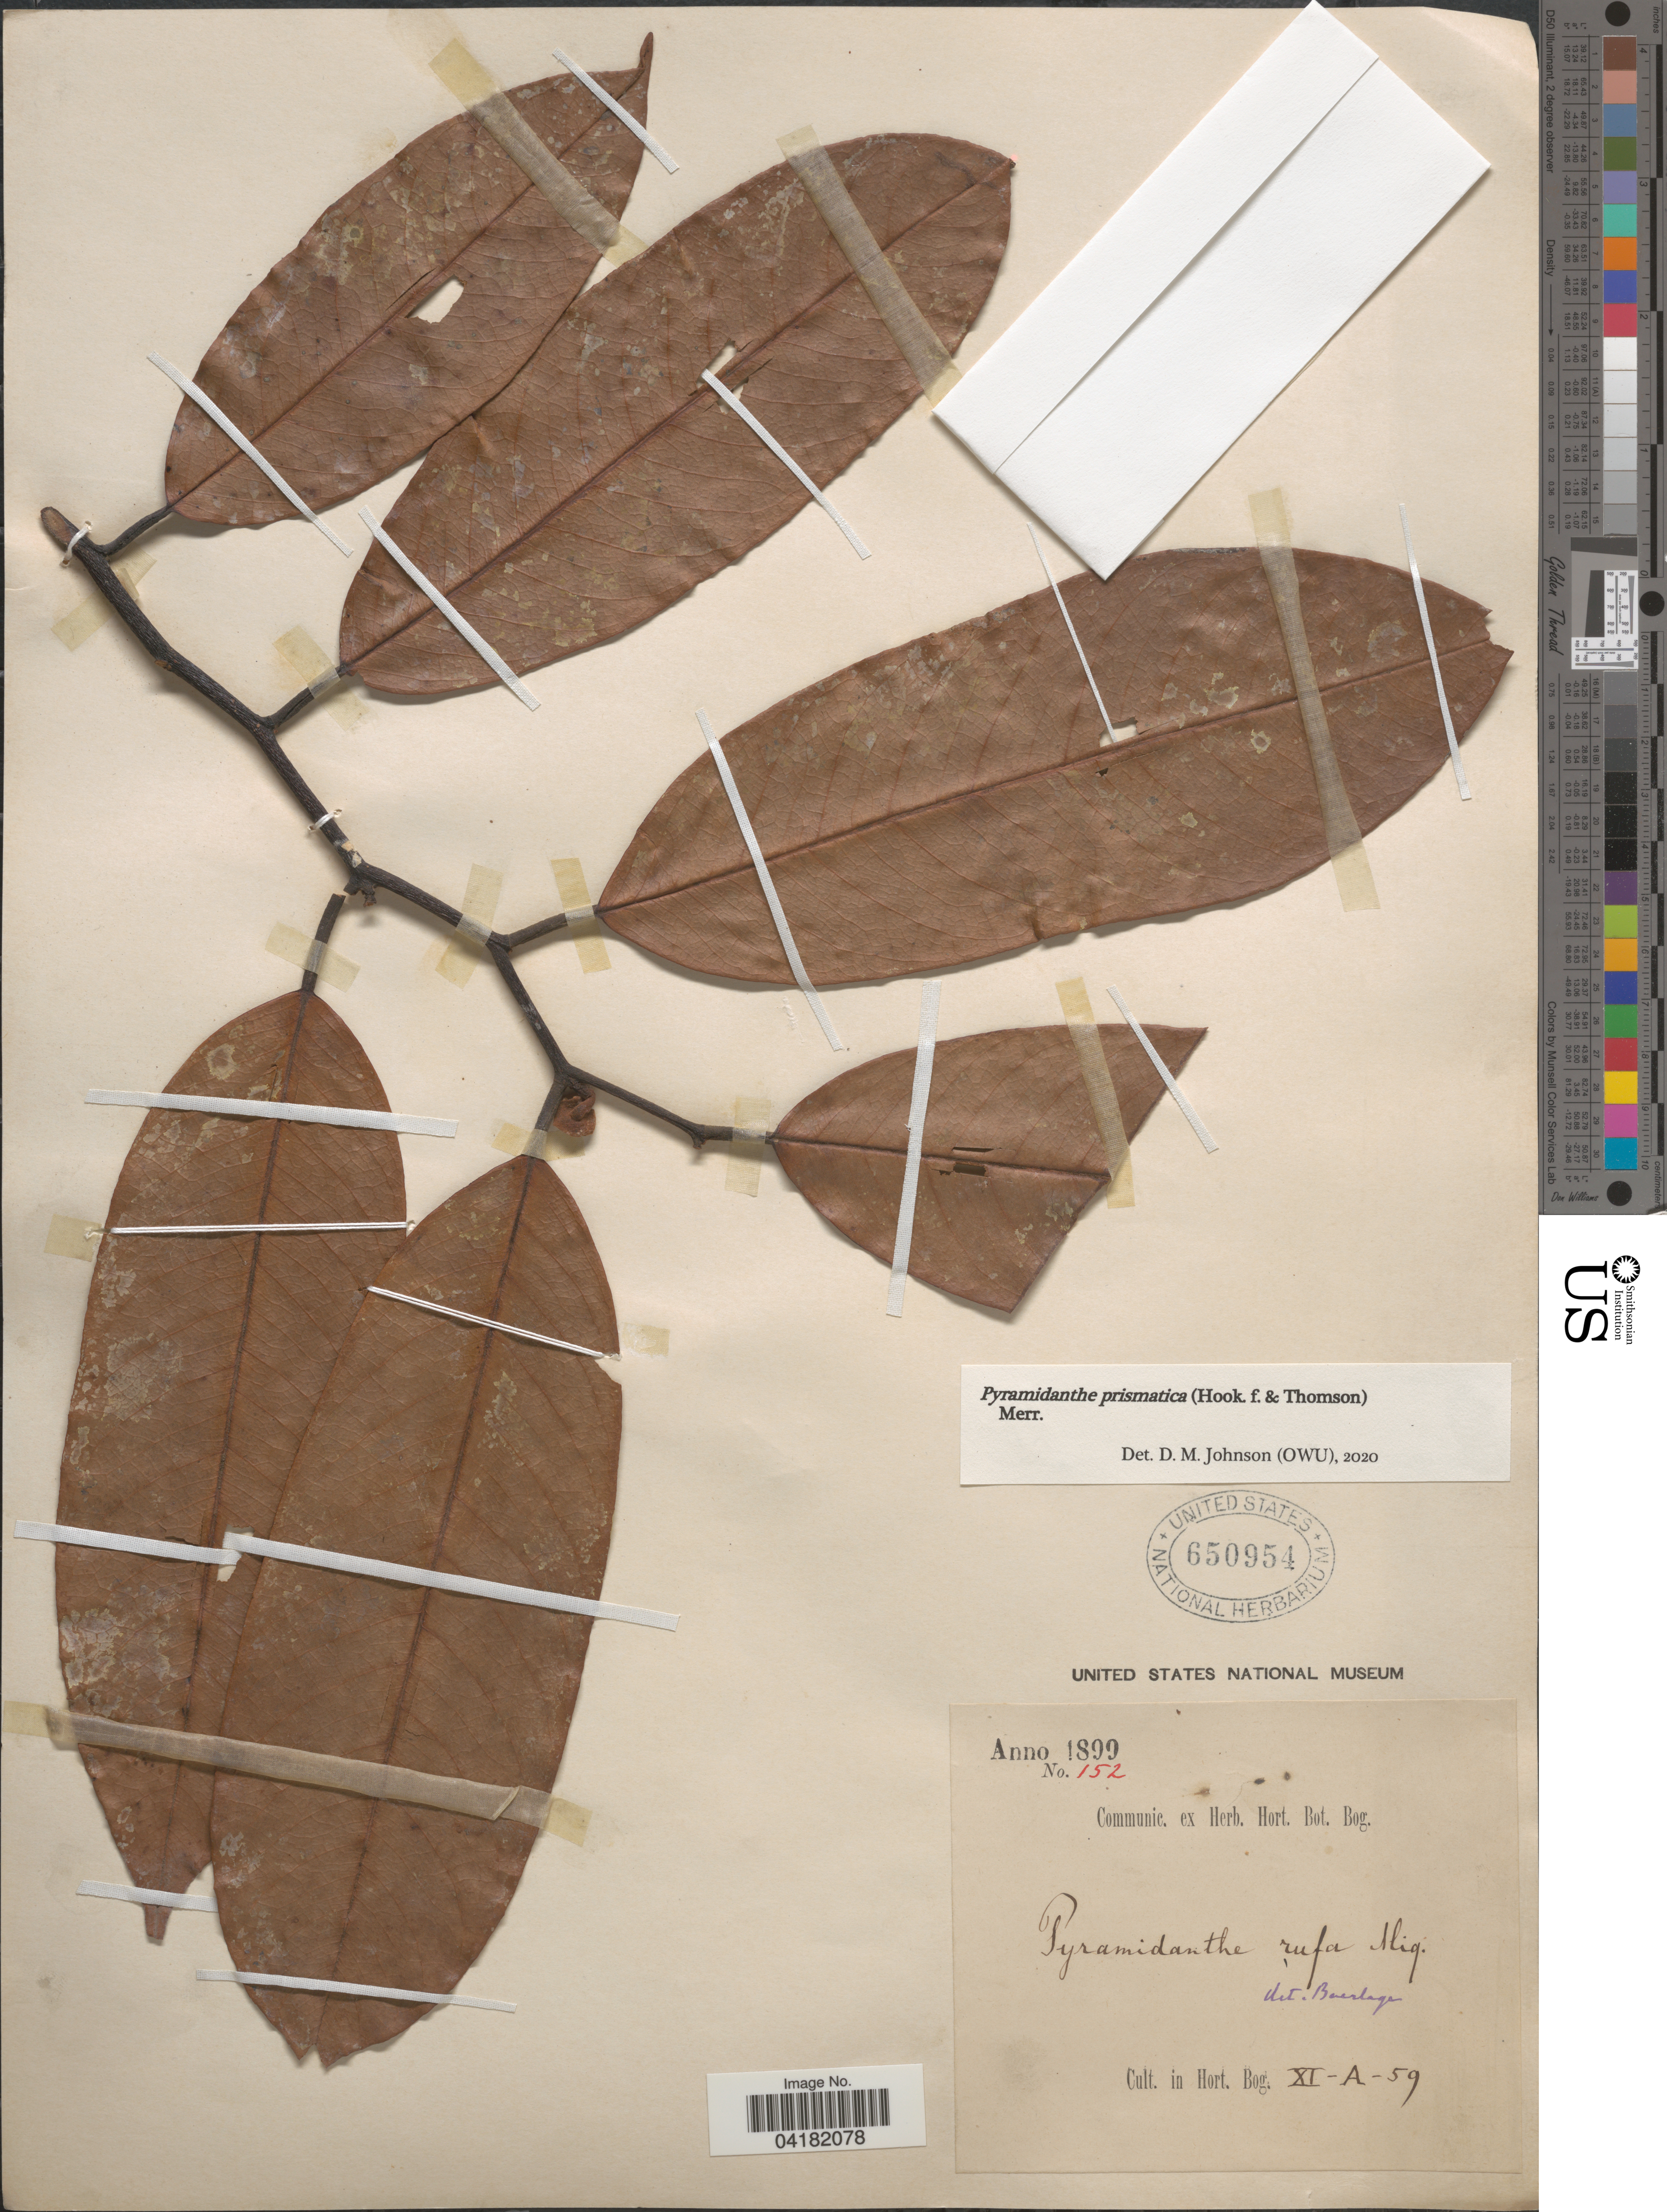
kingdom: Plantae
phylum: Tracheophyta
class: Magnoliopsida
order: Magnoliales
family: Annonaceae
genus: Pyramidanthe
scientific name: Pyramidanthe prismatica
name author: (Hook. f. & Thomson) Merr.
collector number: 152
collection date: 1899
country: Indonesia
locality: Cult. in Hort. Bog.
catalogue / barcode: US 650954